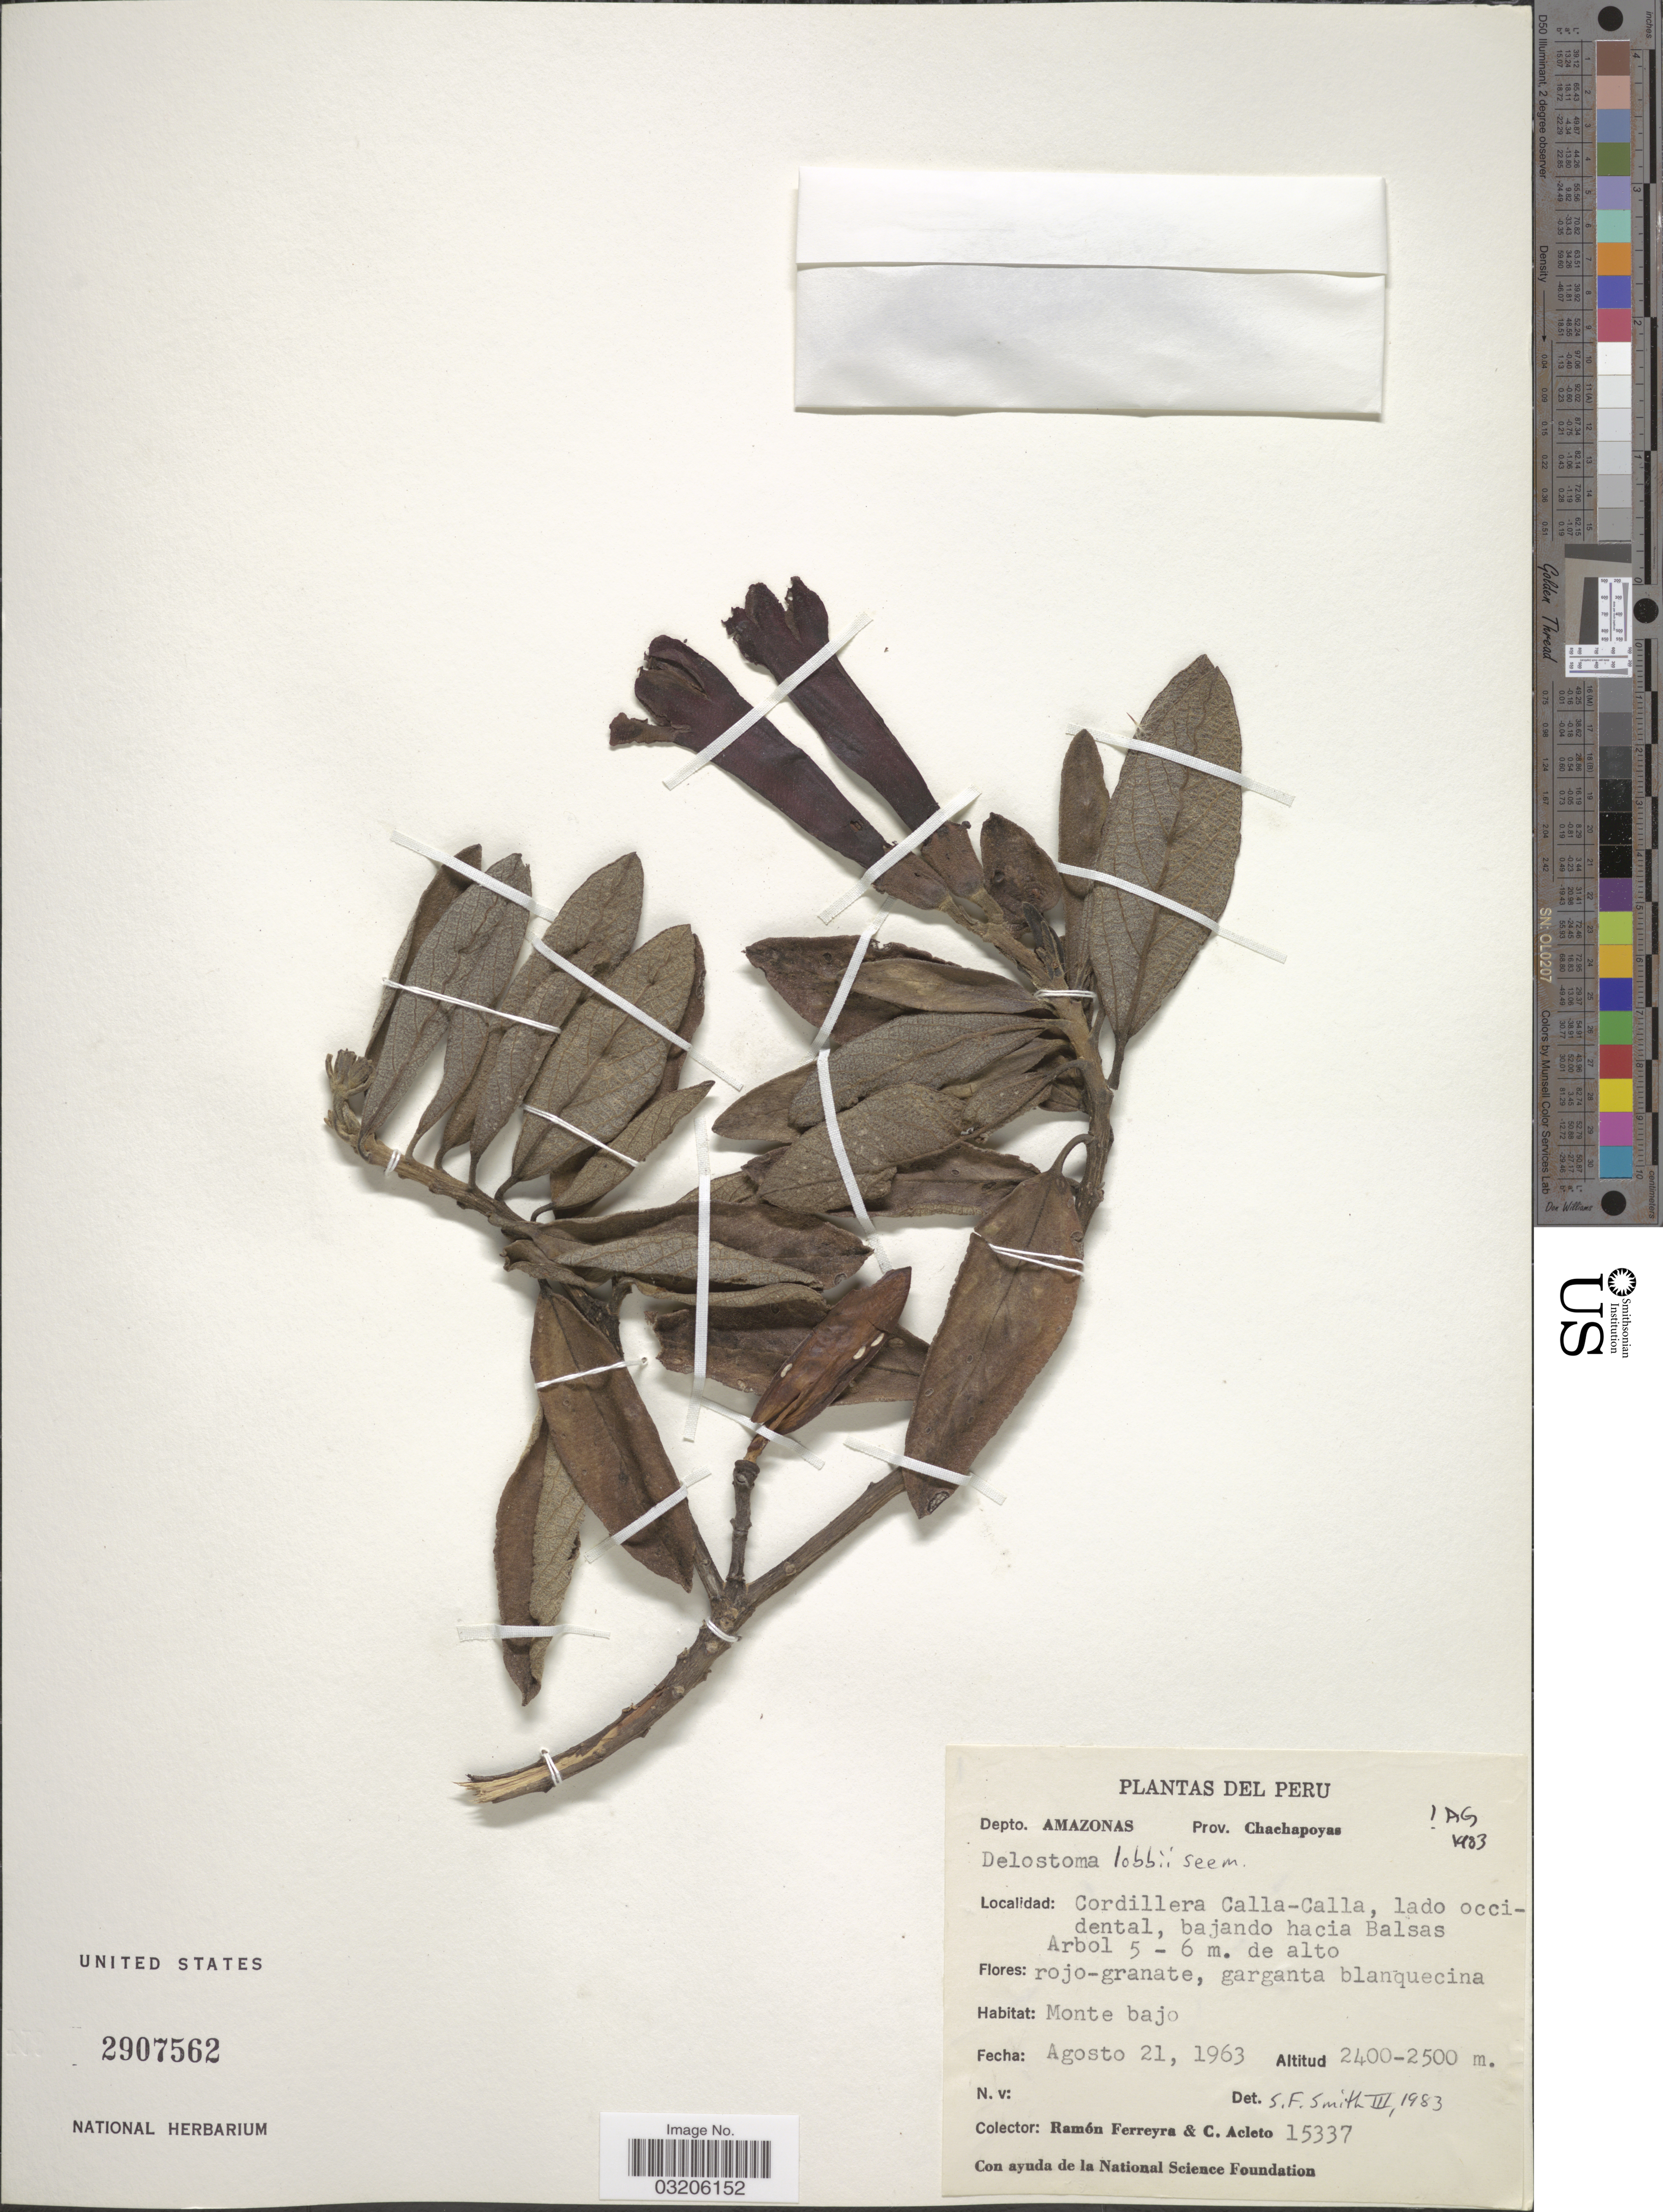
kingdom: Plantae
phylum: Tracheophyta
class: Magnoliopsida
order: Lamiales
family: Bignoniaceae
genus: Delostoma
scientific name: Delostoma lobbii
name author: Seem.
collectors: R. A. Ferreyra & C. Acleto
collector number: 15337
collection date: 1963-08-21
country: Peru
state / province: Amazonas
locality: Depto. Amazonas. Prov. Chachapoyas. Cordillera Calla-Calla, lado occidental, bajando hacia Balsas.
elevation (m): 2400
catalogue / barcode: US 2907562